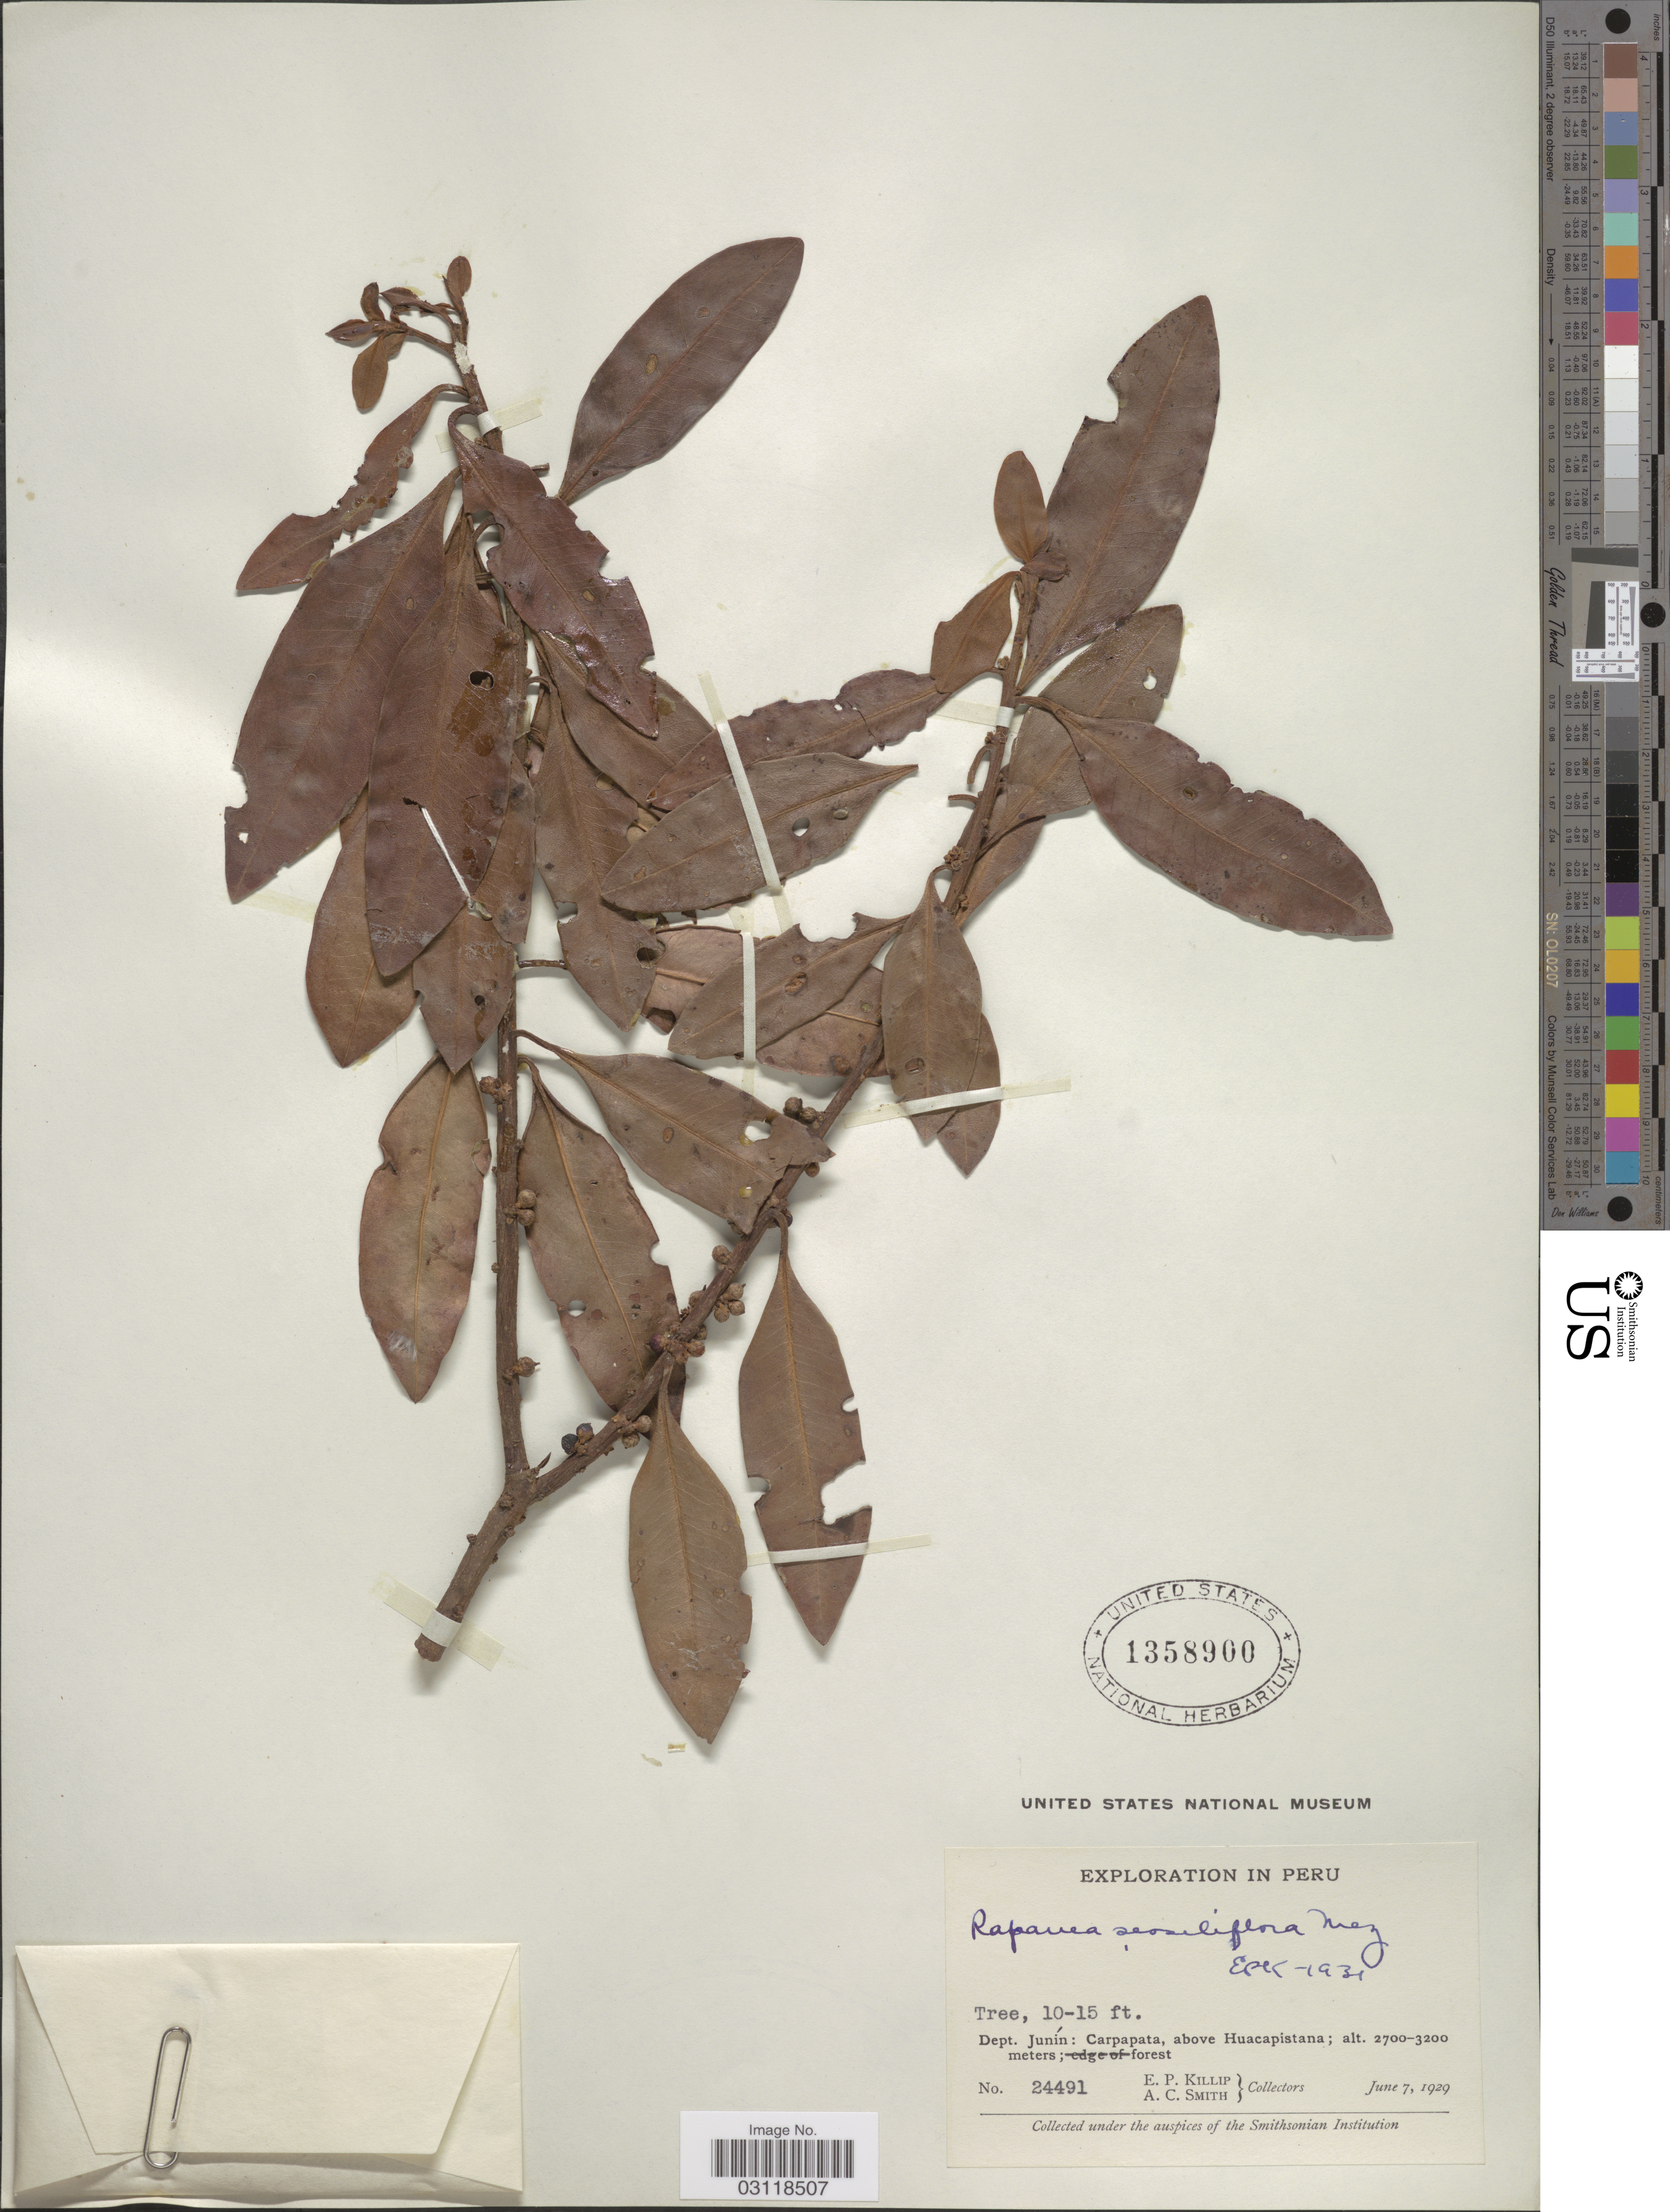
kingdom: Plantae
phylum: Tracheophyta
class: Magnoliopsida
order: Ericales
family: Primulaceae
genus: Rapanea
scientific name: Rapanea sessiliflora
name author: Mez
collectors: E. P. Killip & A. C. Smith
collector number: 24491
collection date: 1929-06-07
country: Peru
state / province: Junín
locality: Dept. Junín: Carpapata, above Huacapistana.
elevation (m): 2700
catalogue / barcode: US 1358900